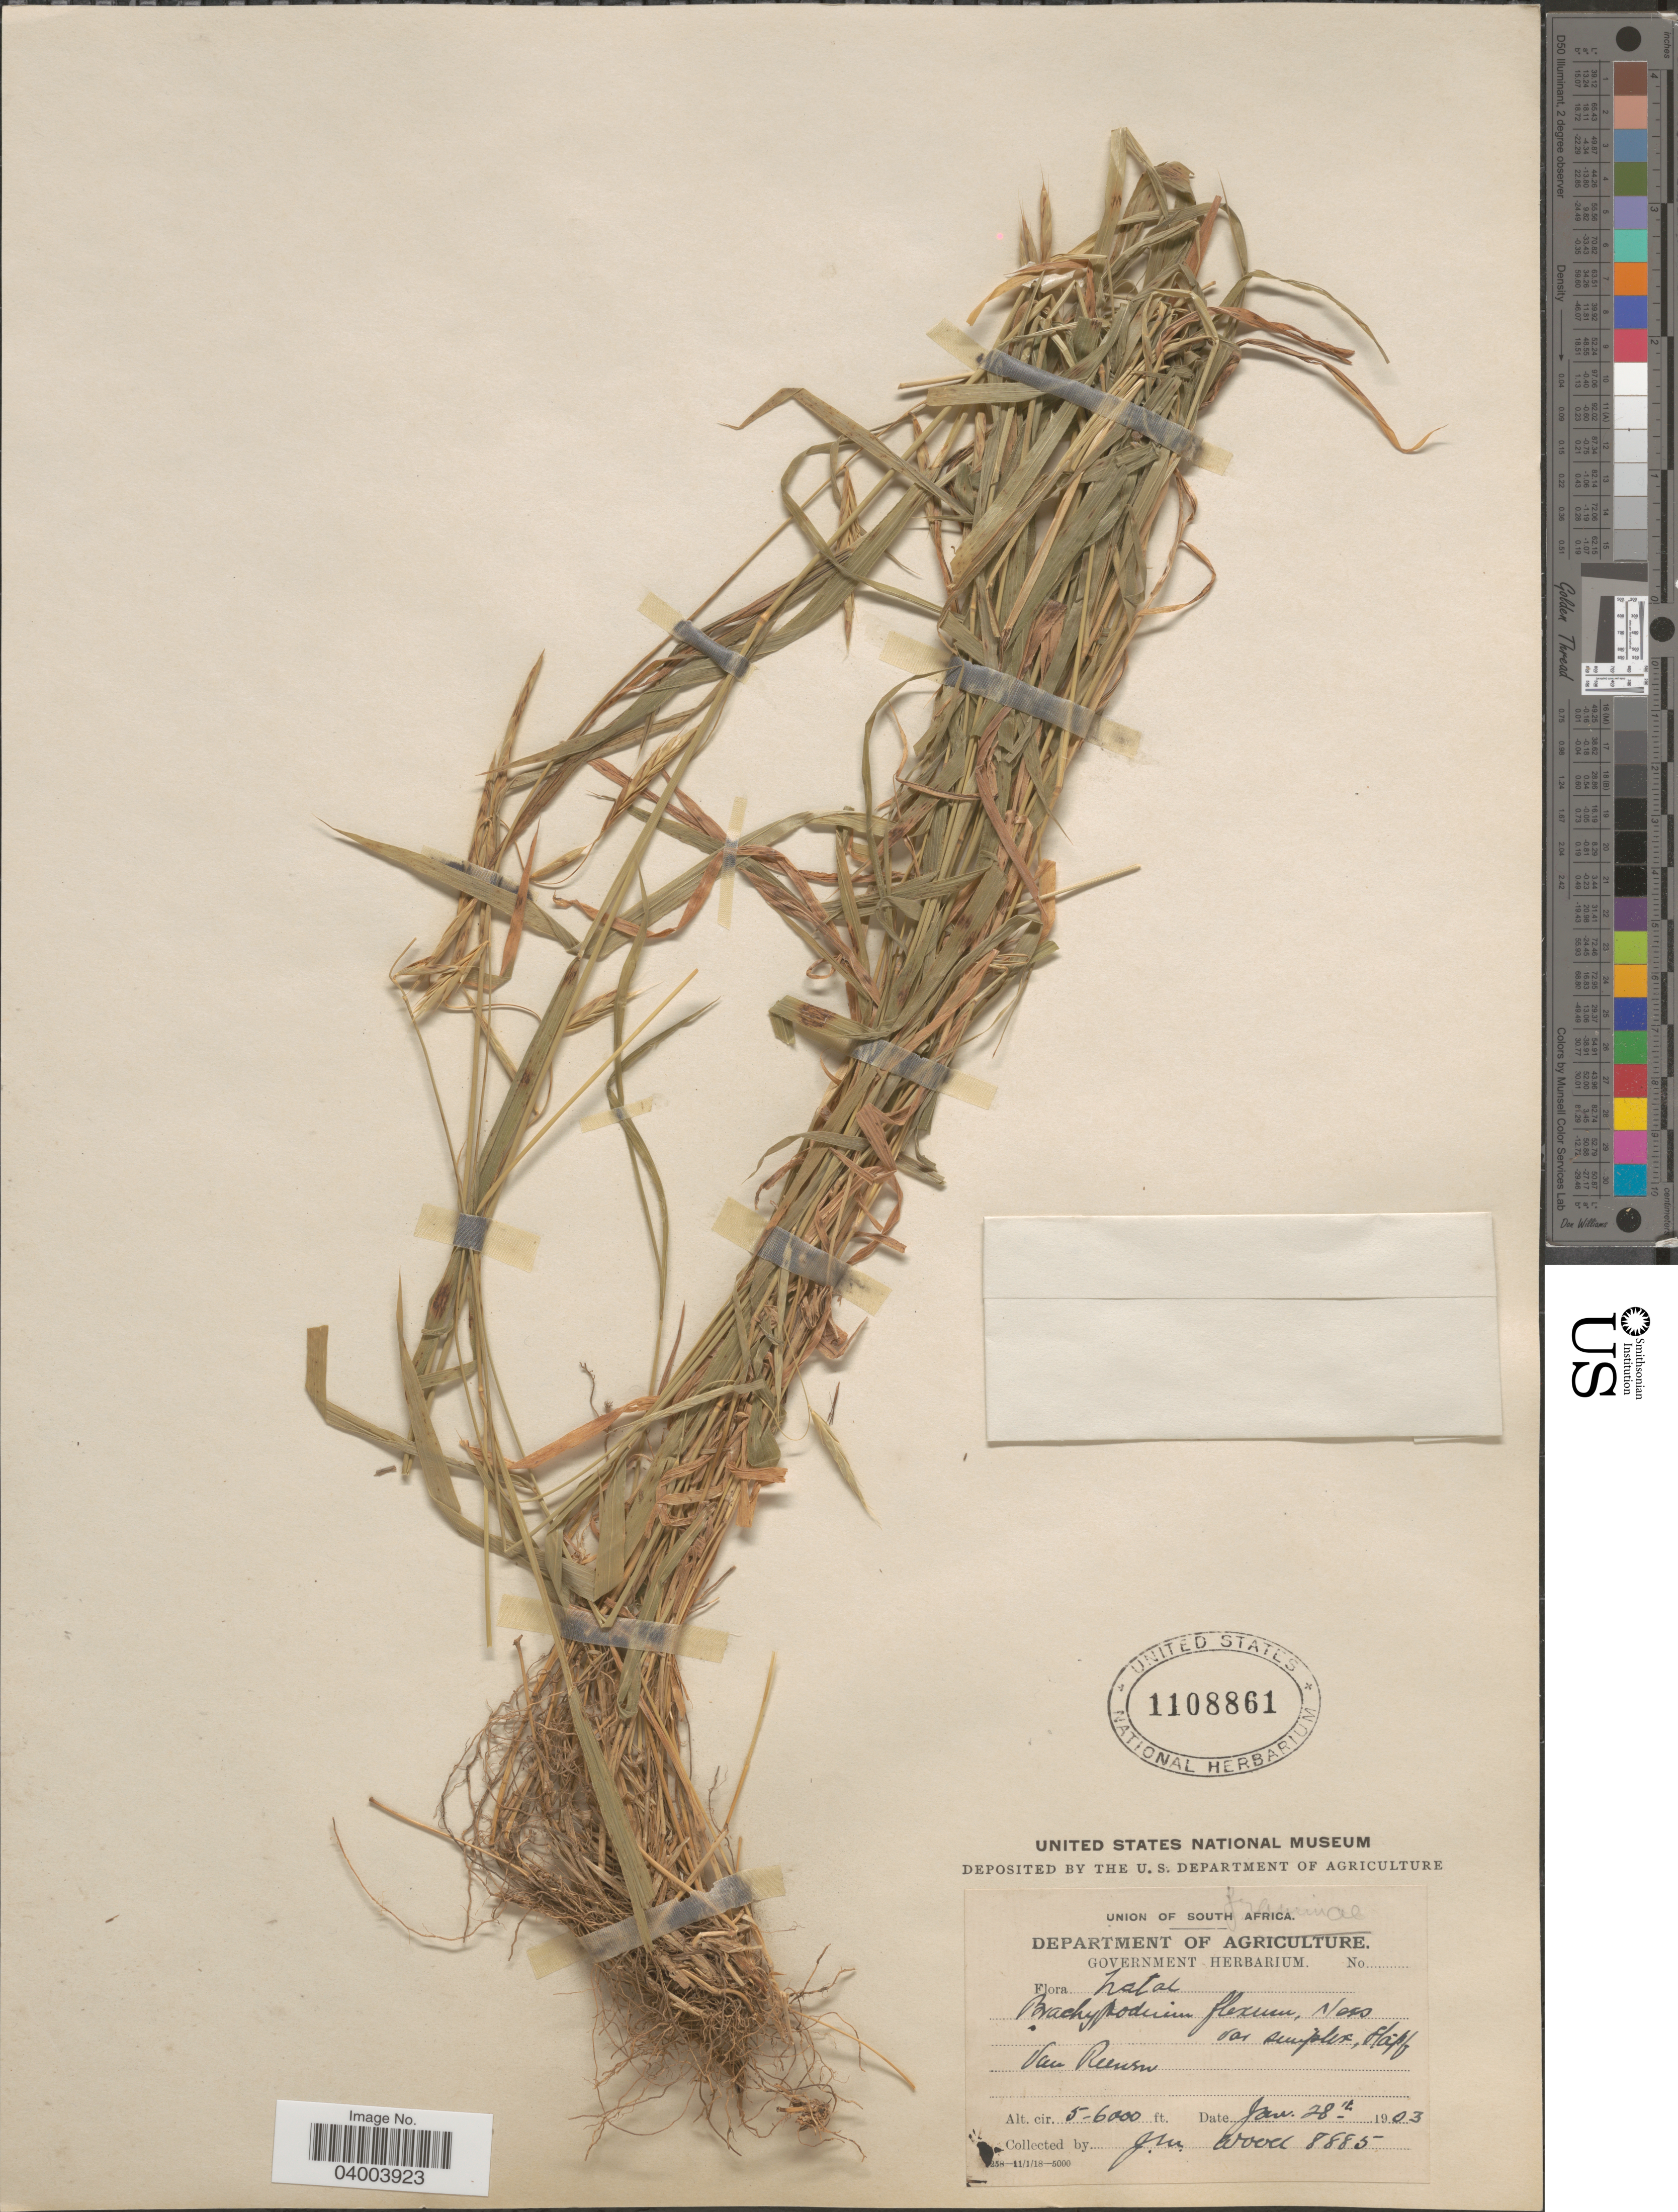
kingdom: Plantae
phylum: Tracheophyta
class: Liliopsida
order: Poales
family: Poaceae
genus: Brachypodium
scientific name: Brachypodium flexum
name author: Nees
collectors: J. M. Wood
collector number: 8885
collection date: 1903-01-28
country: South Africa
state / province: KwaZulu-Natal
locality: Natal. Van Reenen.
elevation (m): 1524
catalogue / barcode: US 1108861